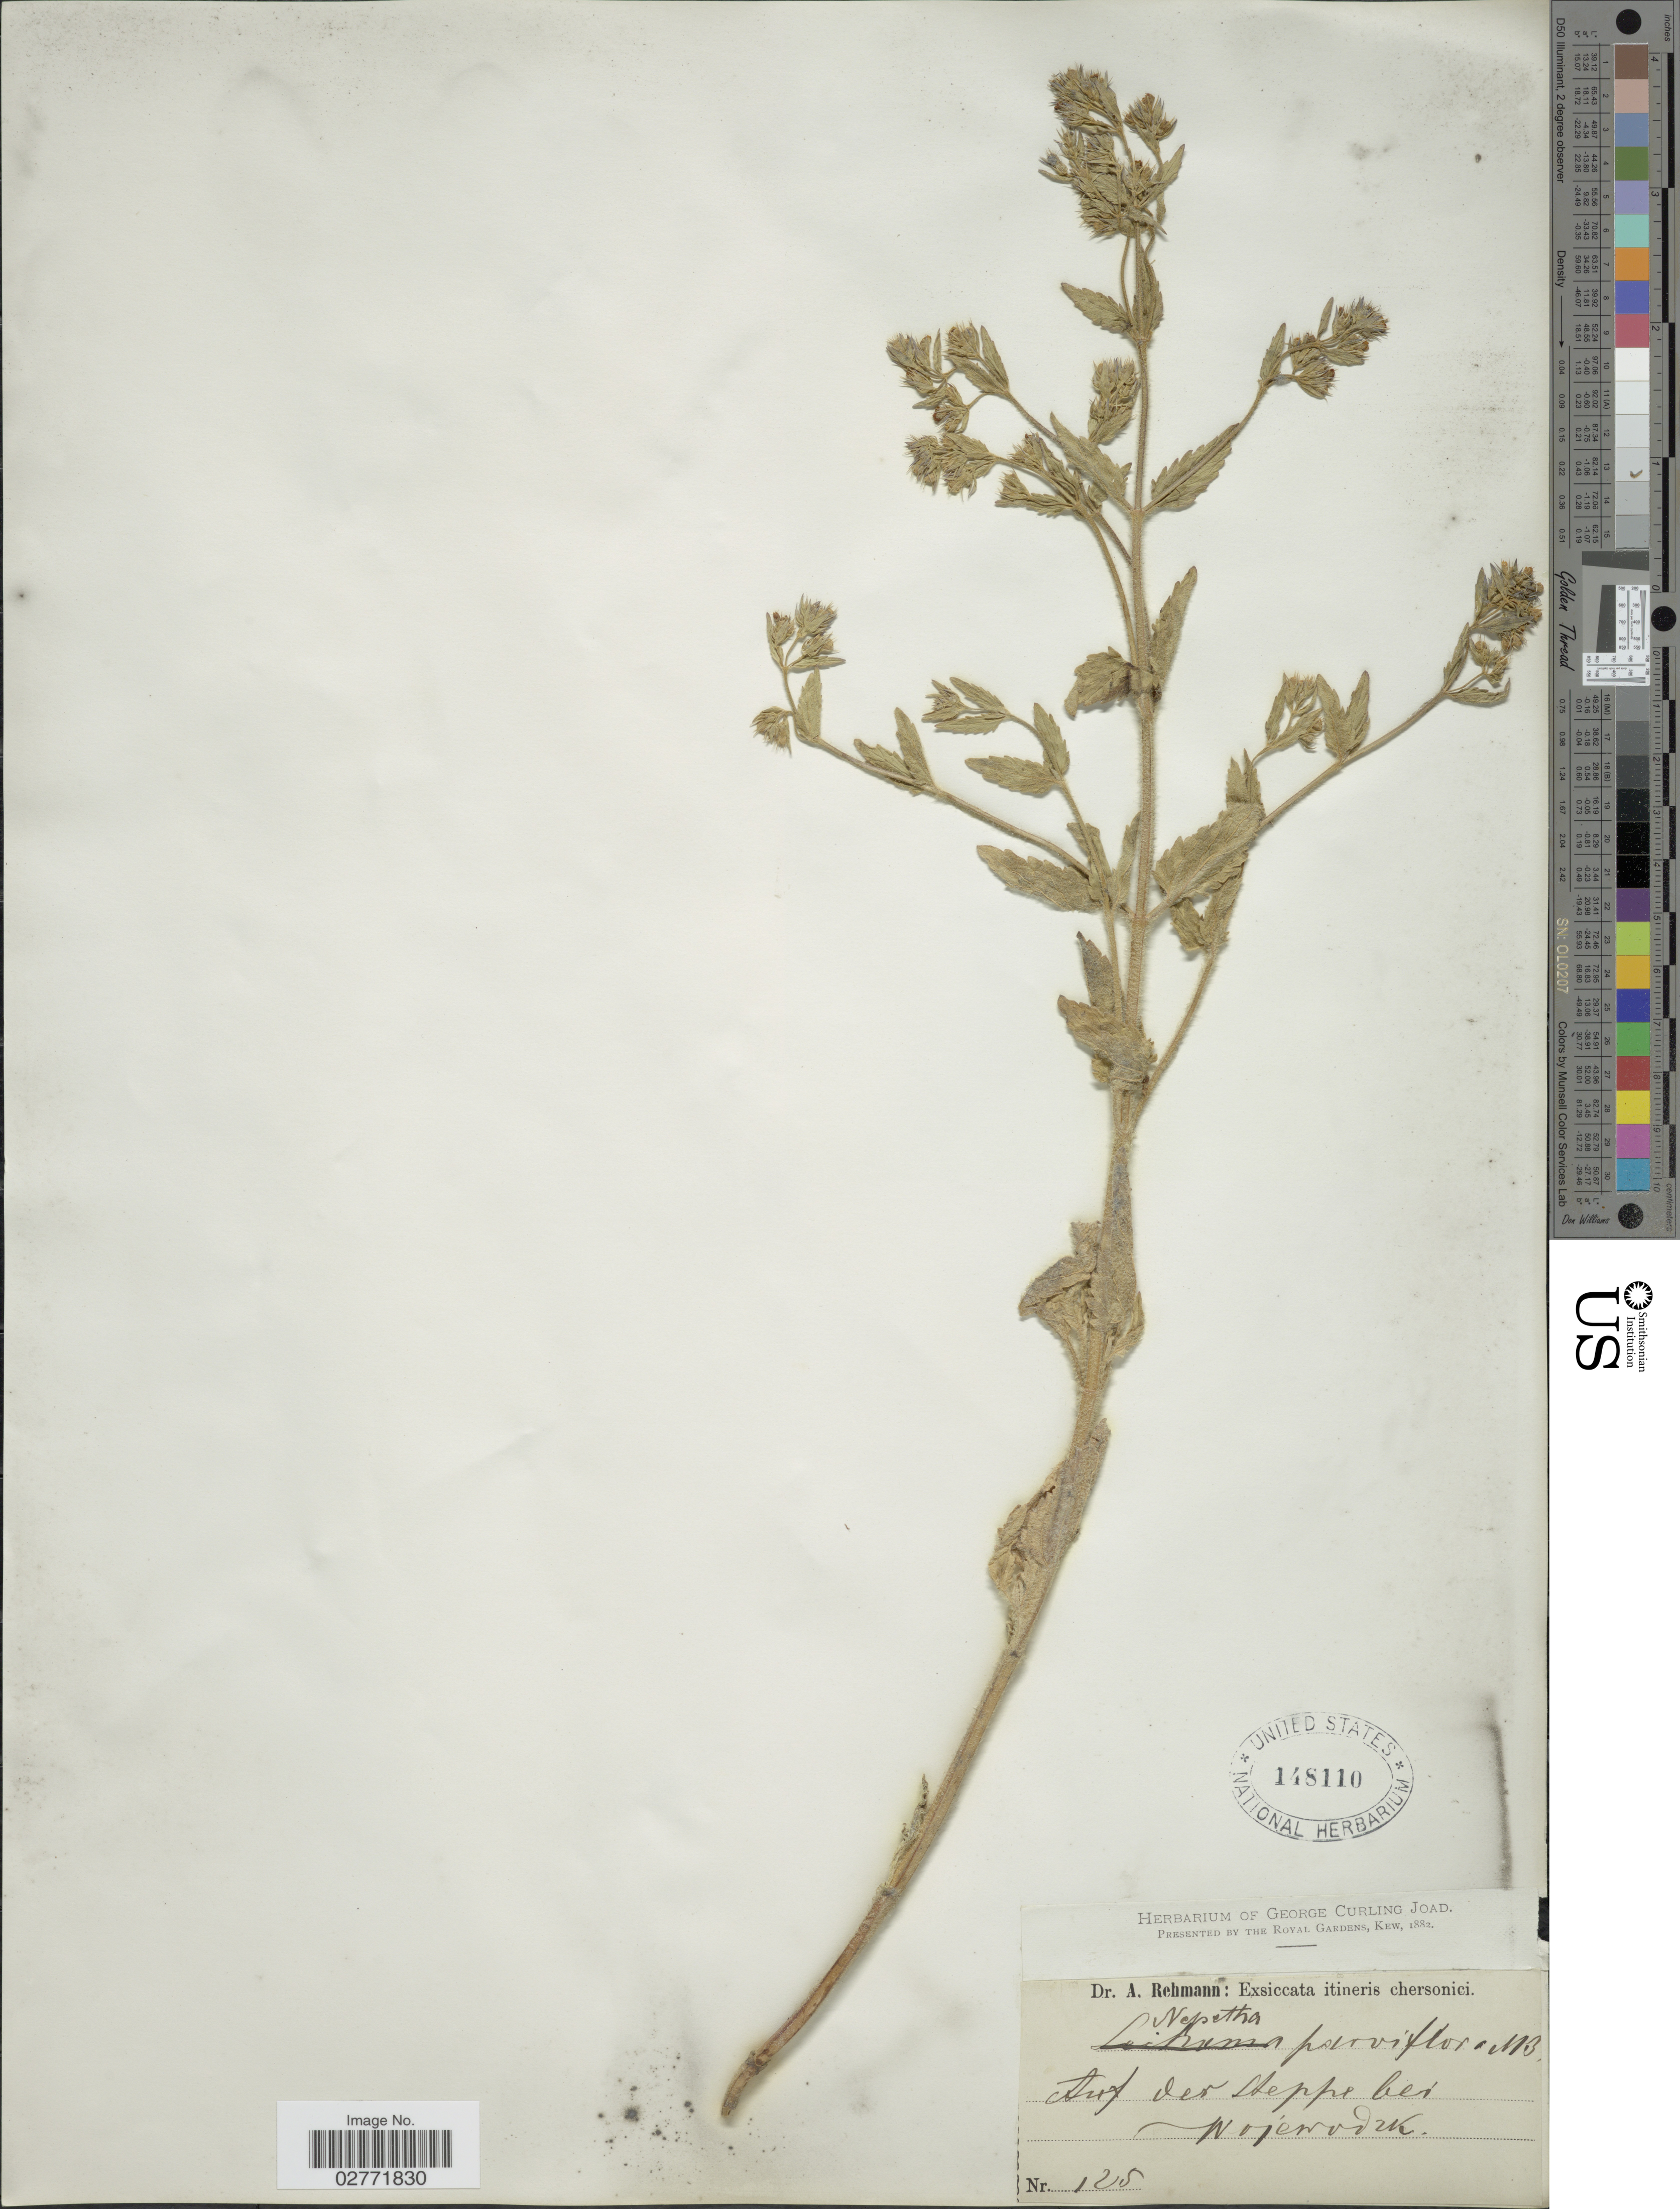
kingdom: Plantae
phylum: Tracheophyta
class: Magnoliopsida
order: Lamiales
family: Lamiaceae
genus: Nepeta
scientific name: Nepeta parviflora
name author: M. Bieb.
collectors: A. Rehmann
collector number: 125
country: Ukraine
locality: Itineris chersonici. Wojewodzk [interpreted]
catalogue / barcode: US 148110